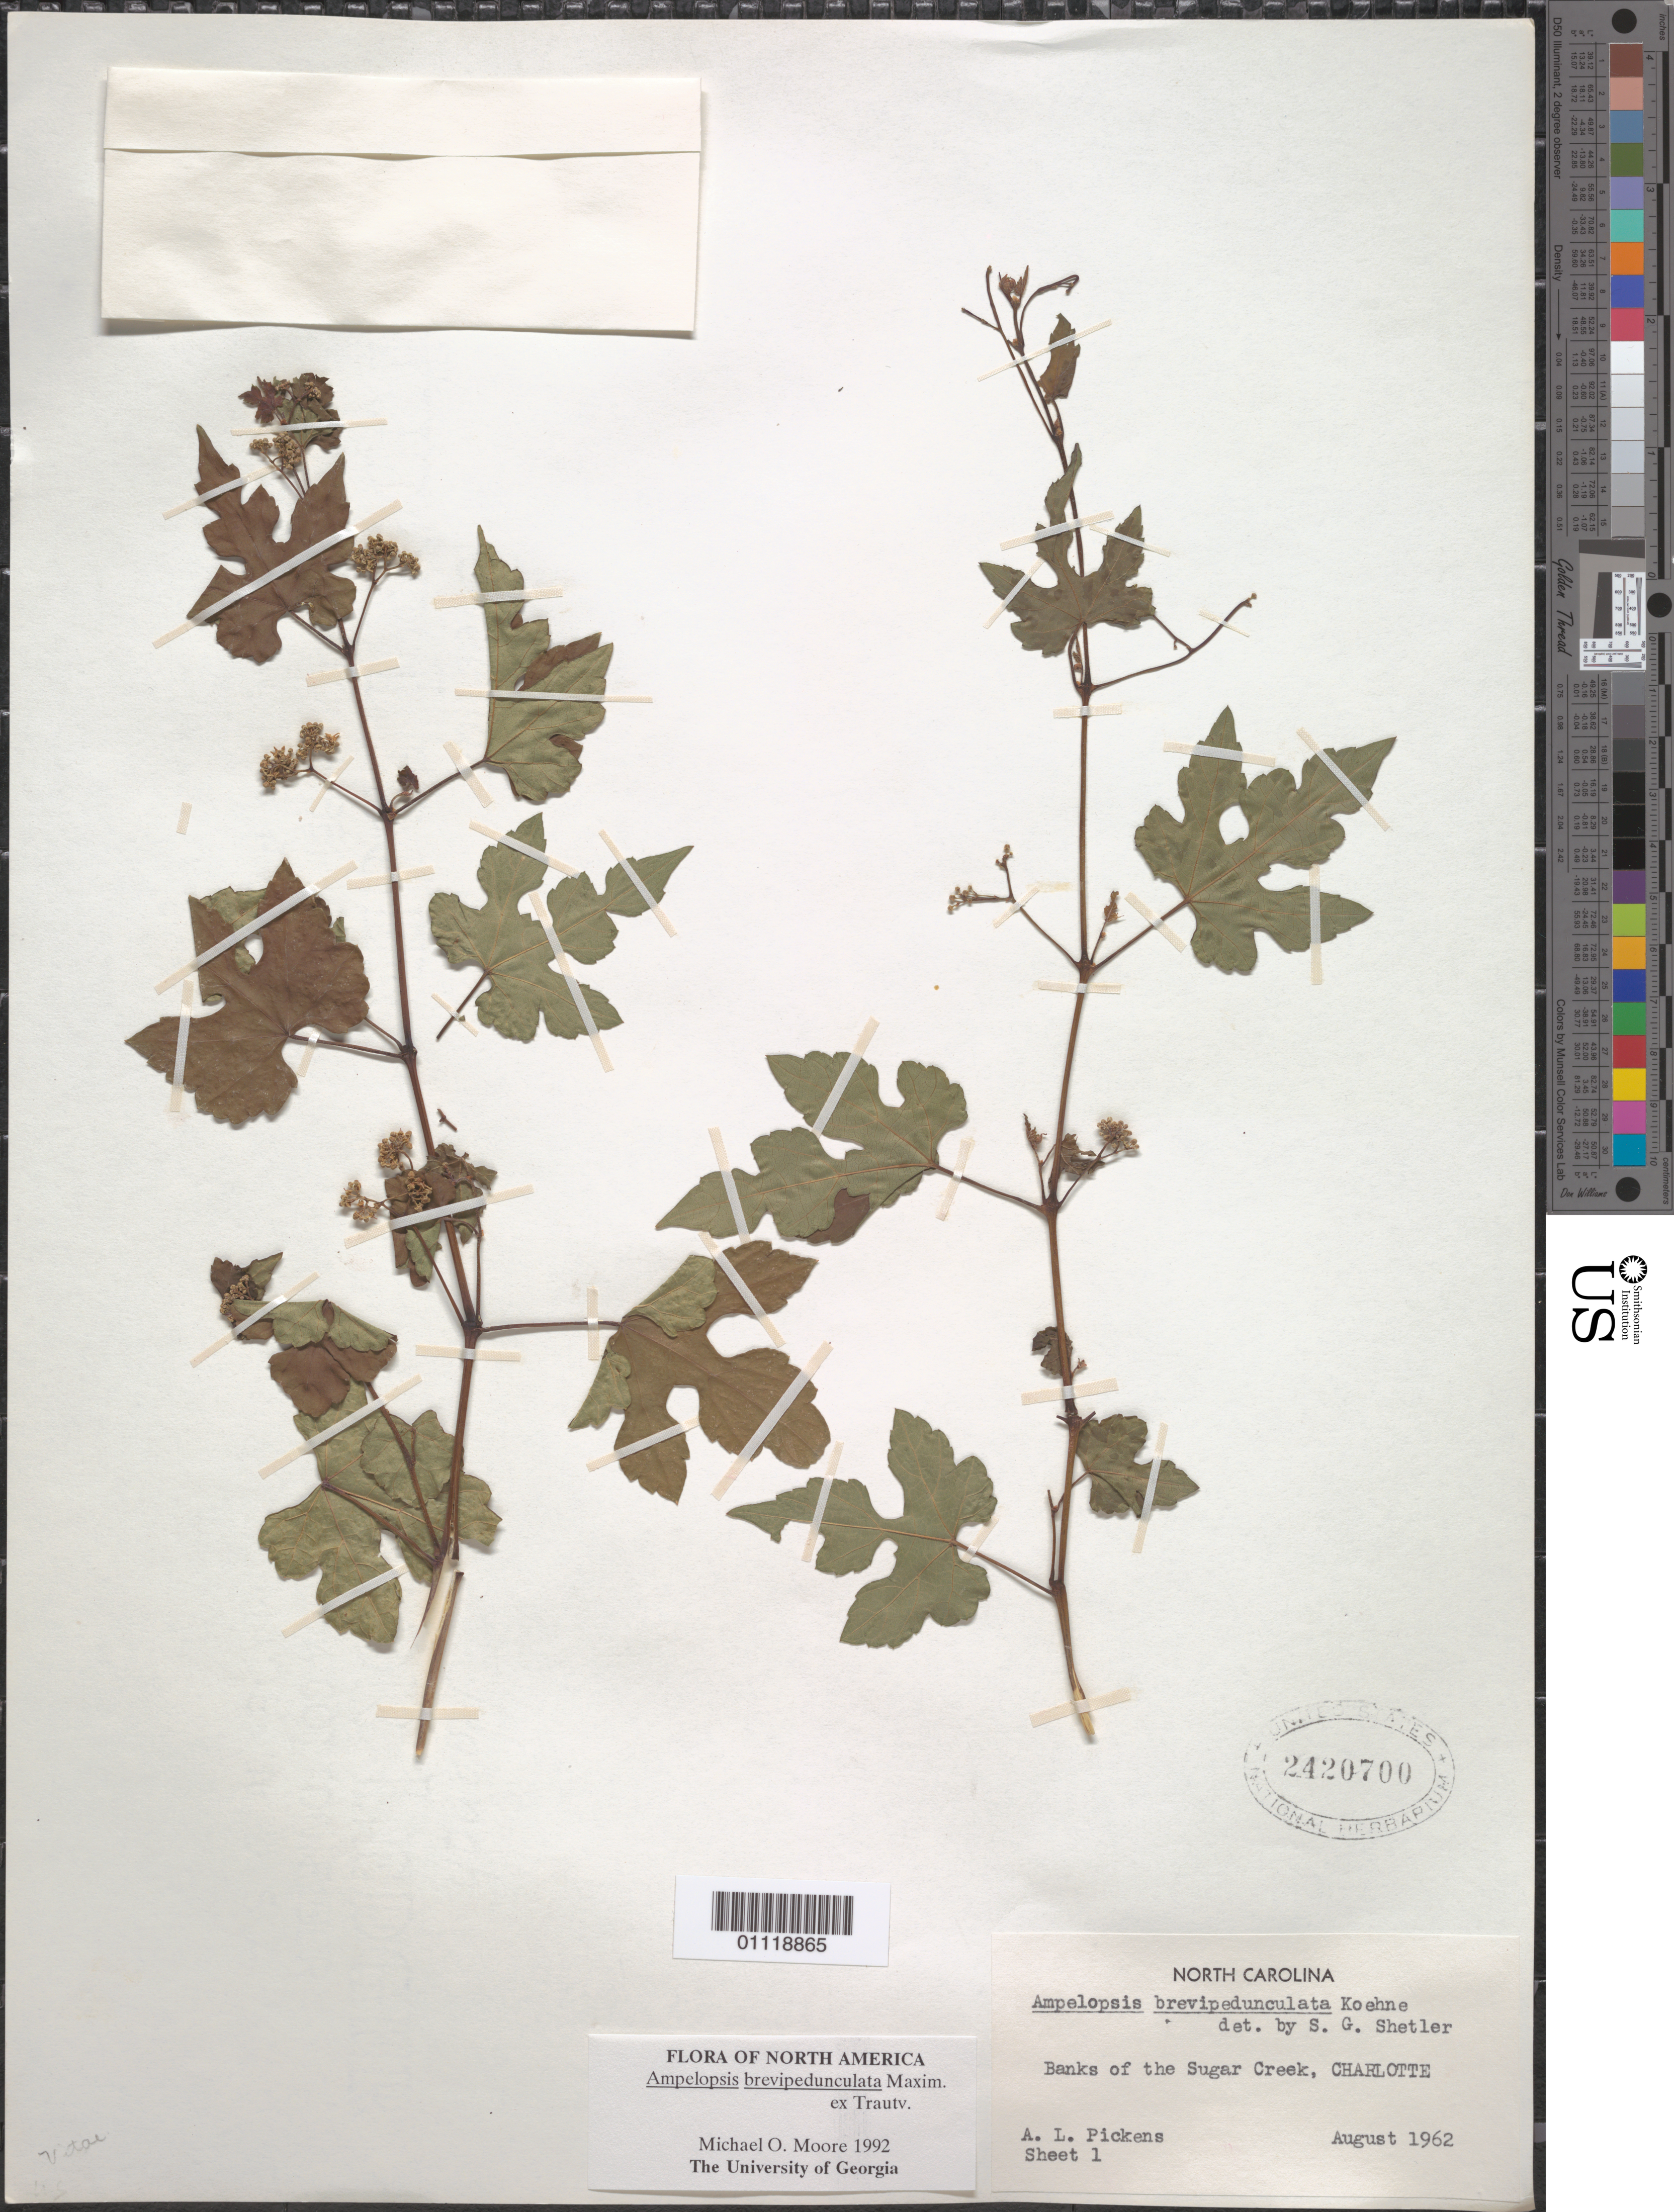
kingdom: Plantae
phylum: Tracheophyta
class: Magnoliopsida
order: Vitales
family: Vitaceae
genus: Ampelopsis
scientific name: Ampelopsis brevipedunculata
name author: (Maxim.) Trautv.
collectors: A.L. Pickens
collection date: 1962-08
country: United States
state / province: North Carolina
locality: Banks of the Sugar Creek, Charlotte.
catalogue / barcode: US 2420700